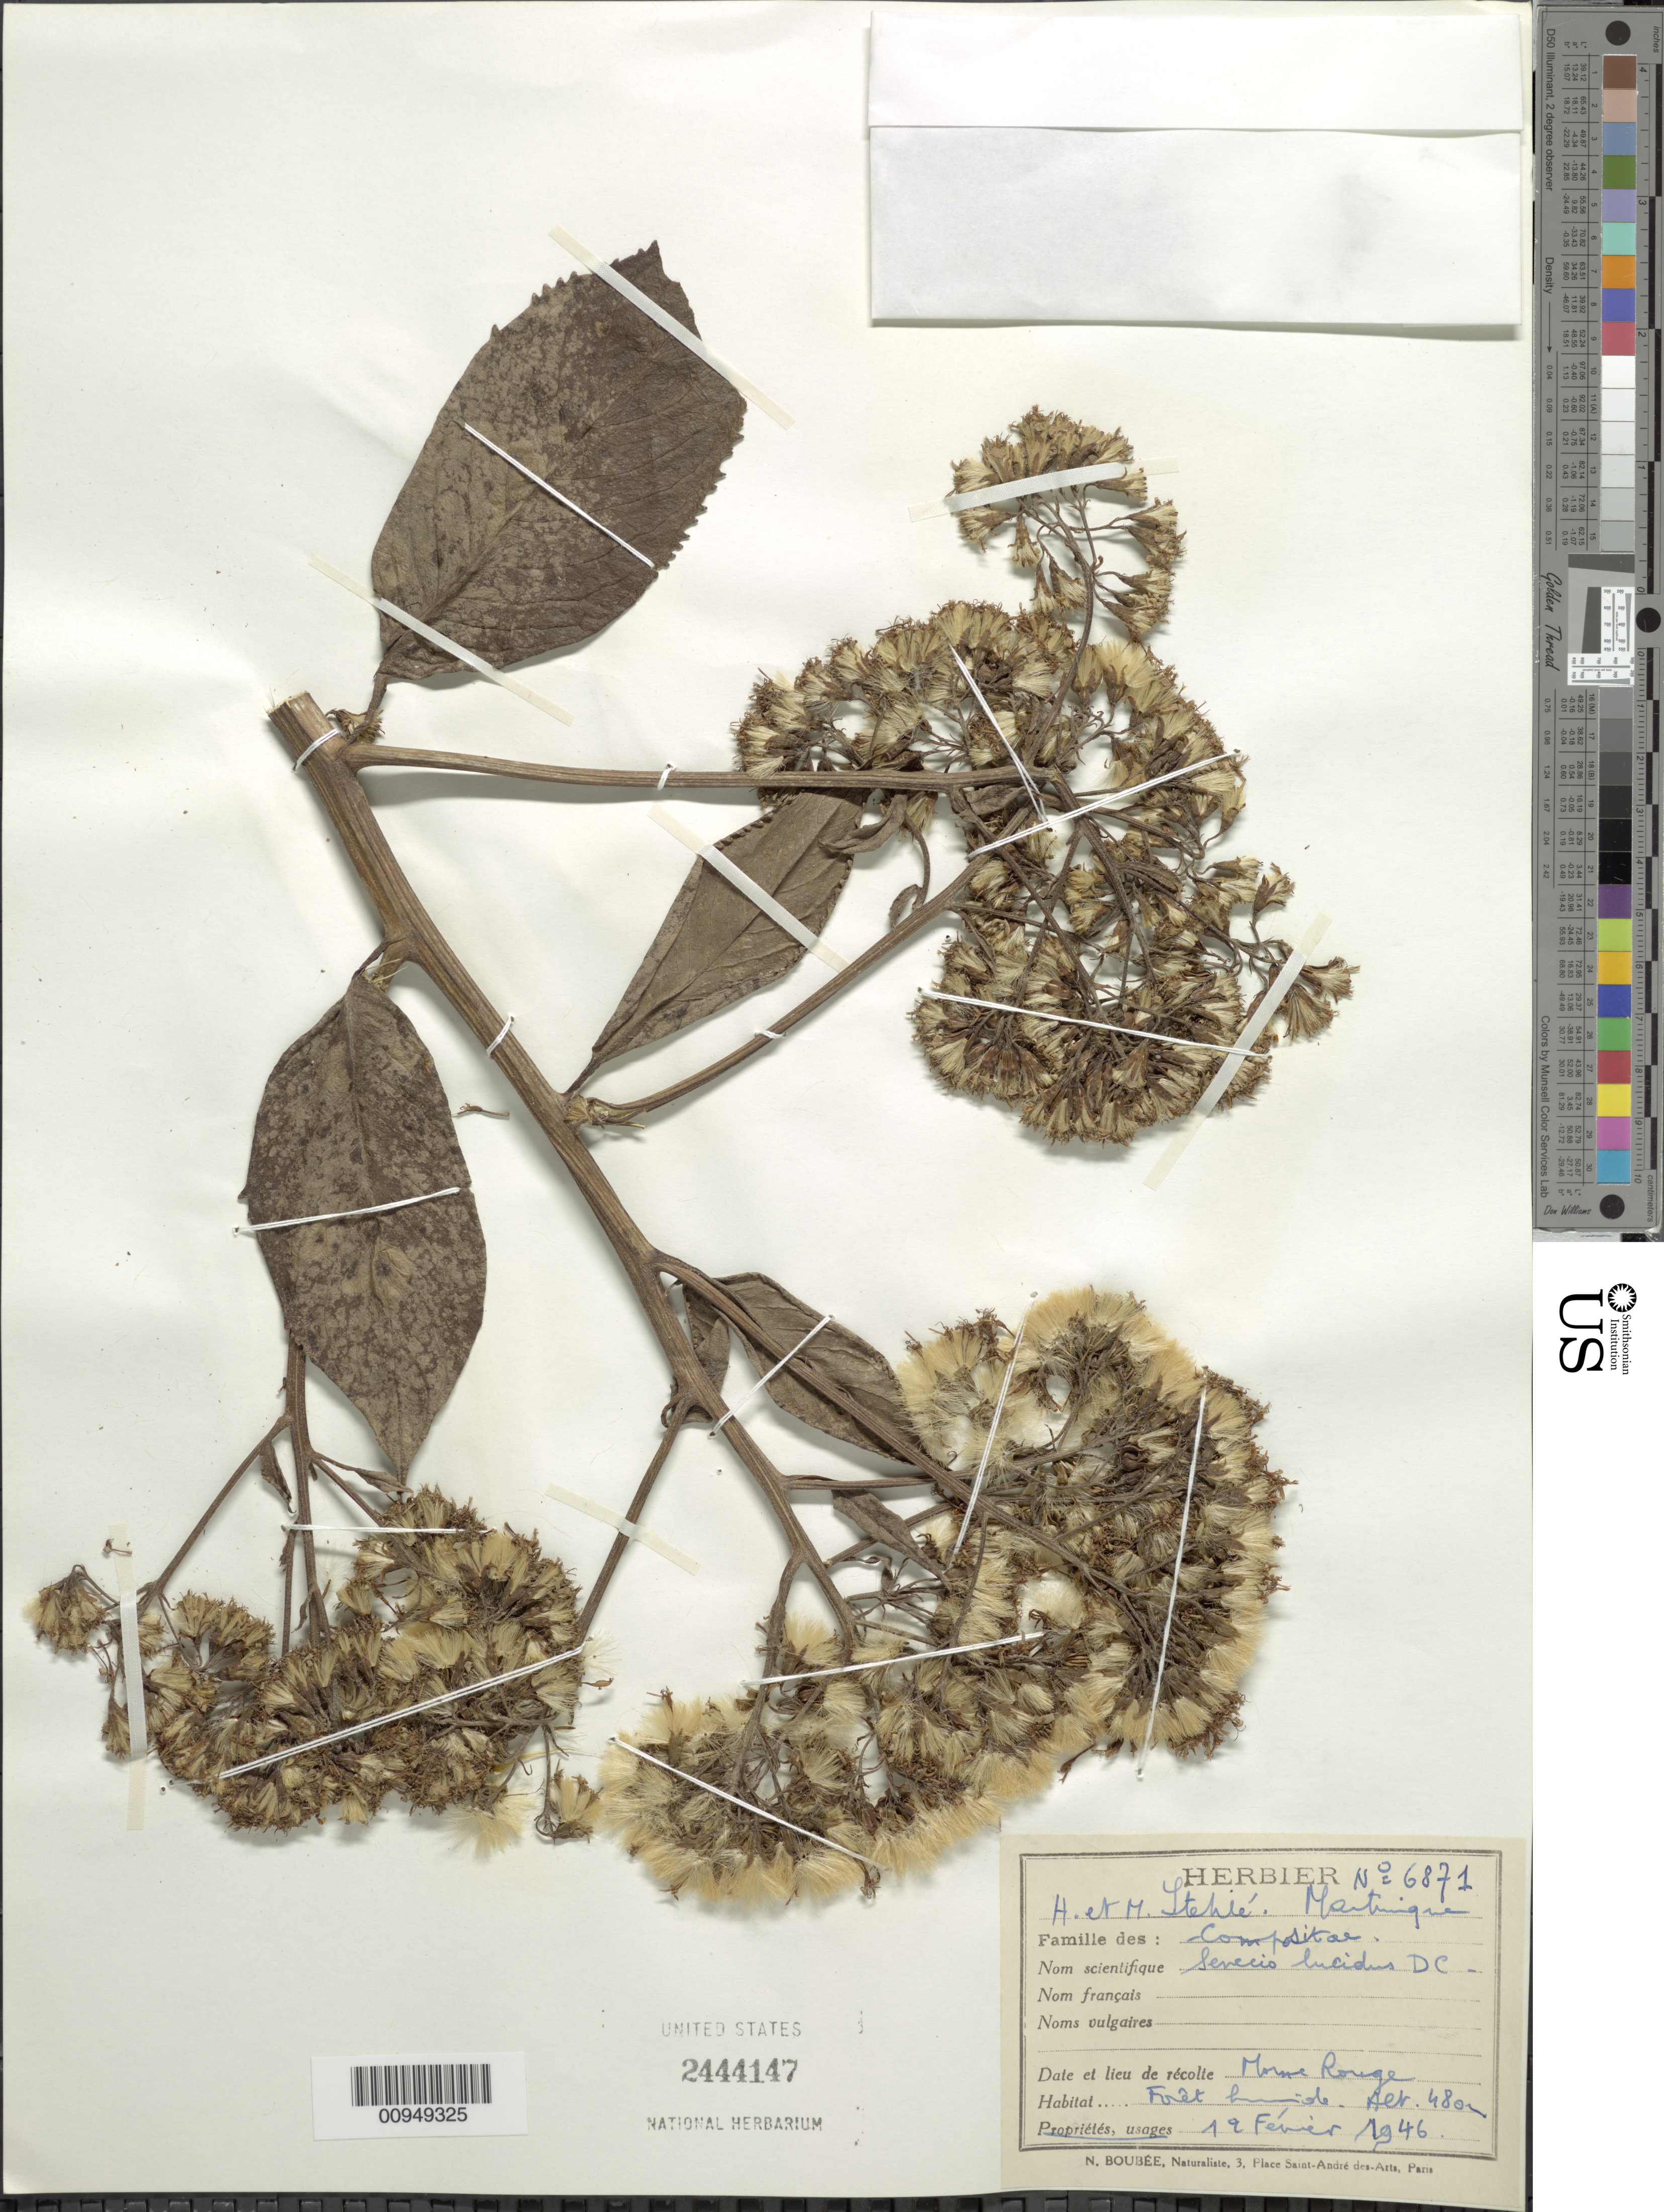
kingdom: Plantae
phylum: Tracheophyta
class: Magnoliopsida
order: Asterales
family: Asteraceae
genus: Senecio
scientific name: Senecio lucidus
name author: (Sw.) DC.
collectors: H. Stehlé & M. Stehlé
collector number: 6871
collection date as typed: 19 Feb 1946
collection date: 1946-02-19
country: Martinique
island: Martinique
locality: Morne Rouge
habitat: Forêt humide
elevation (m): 480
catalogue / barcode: US 2444147